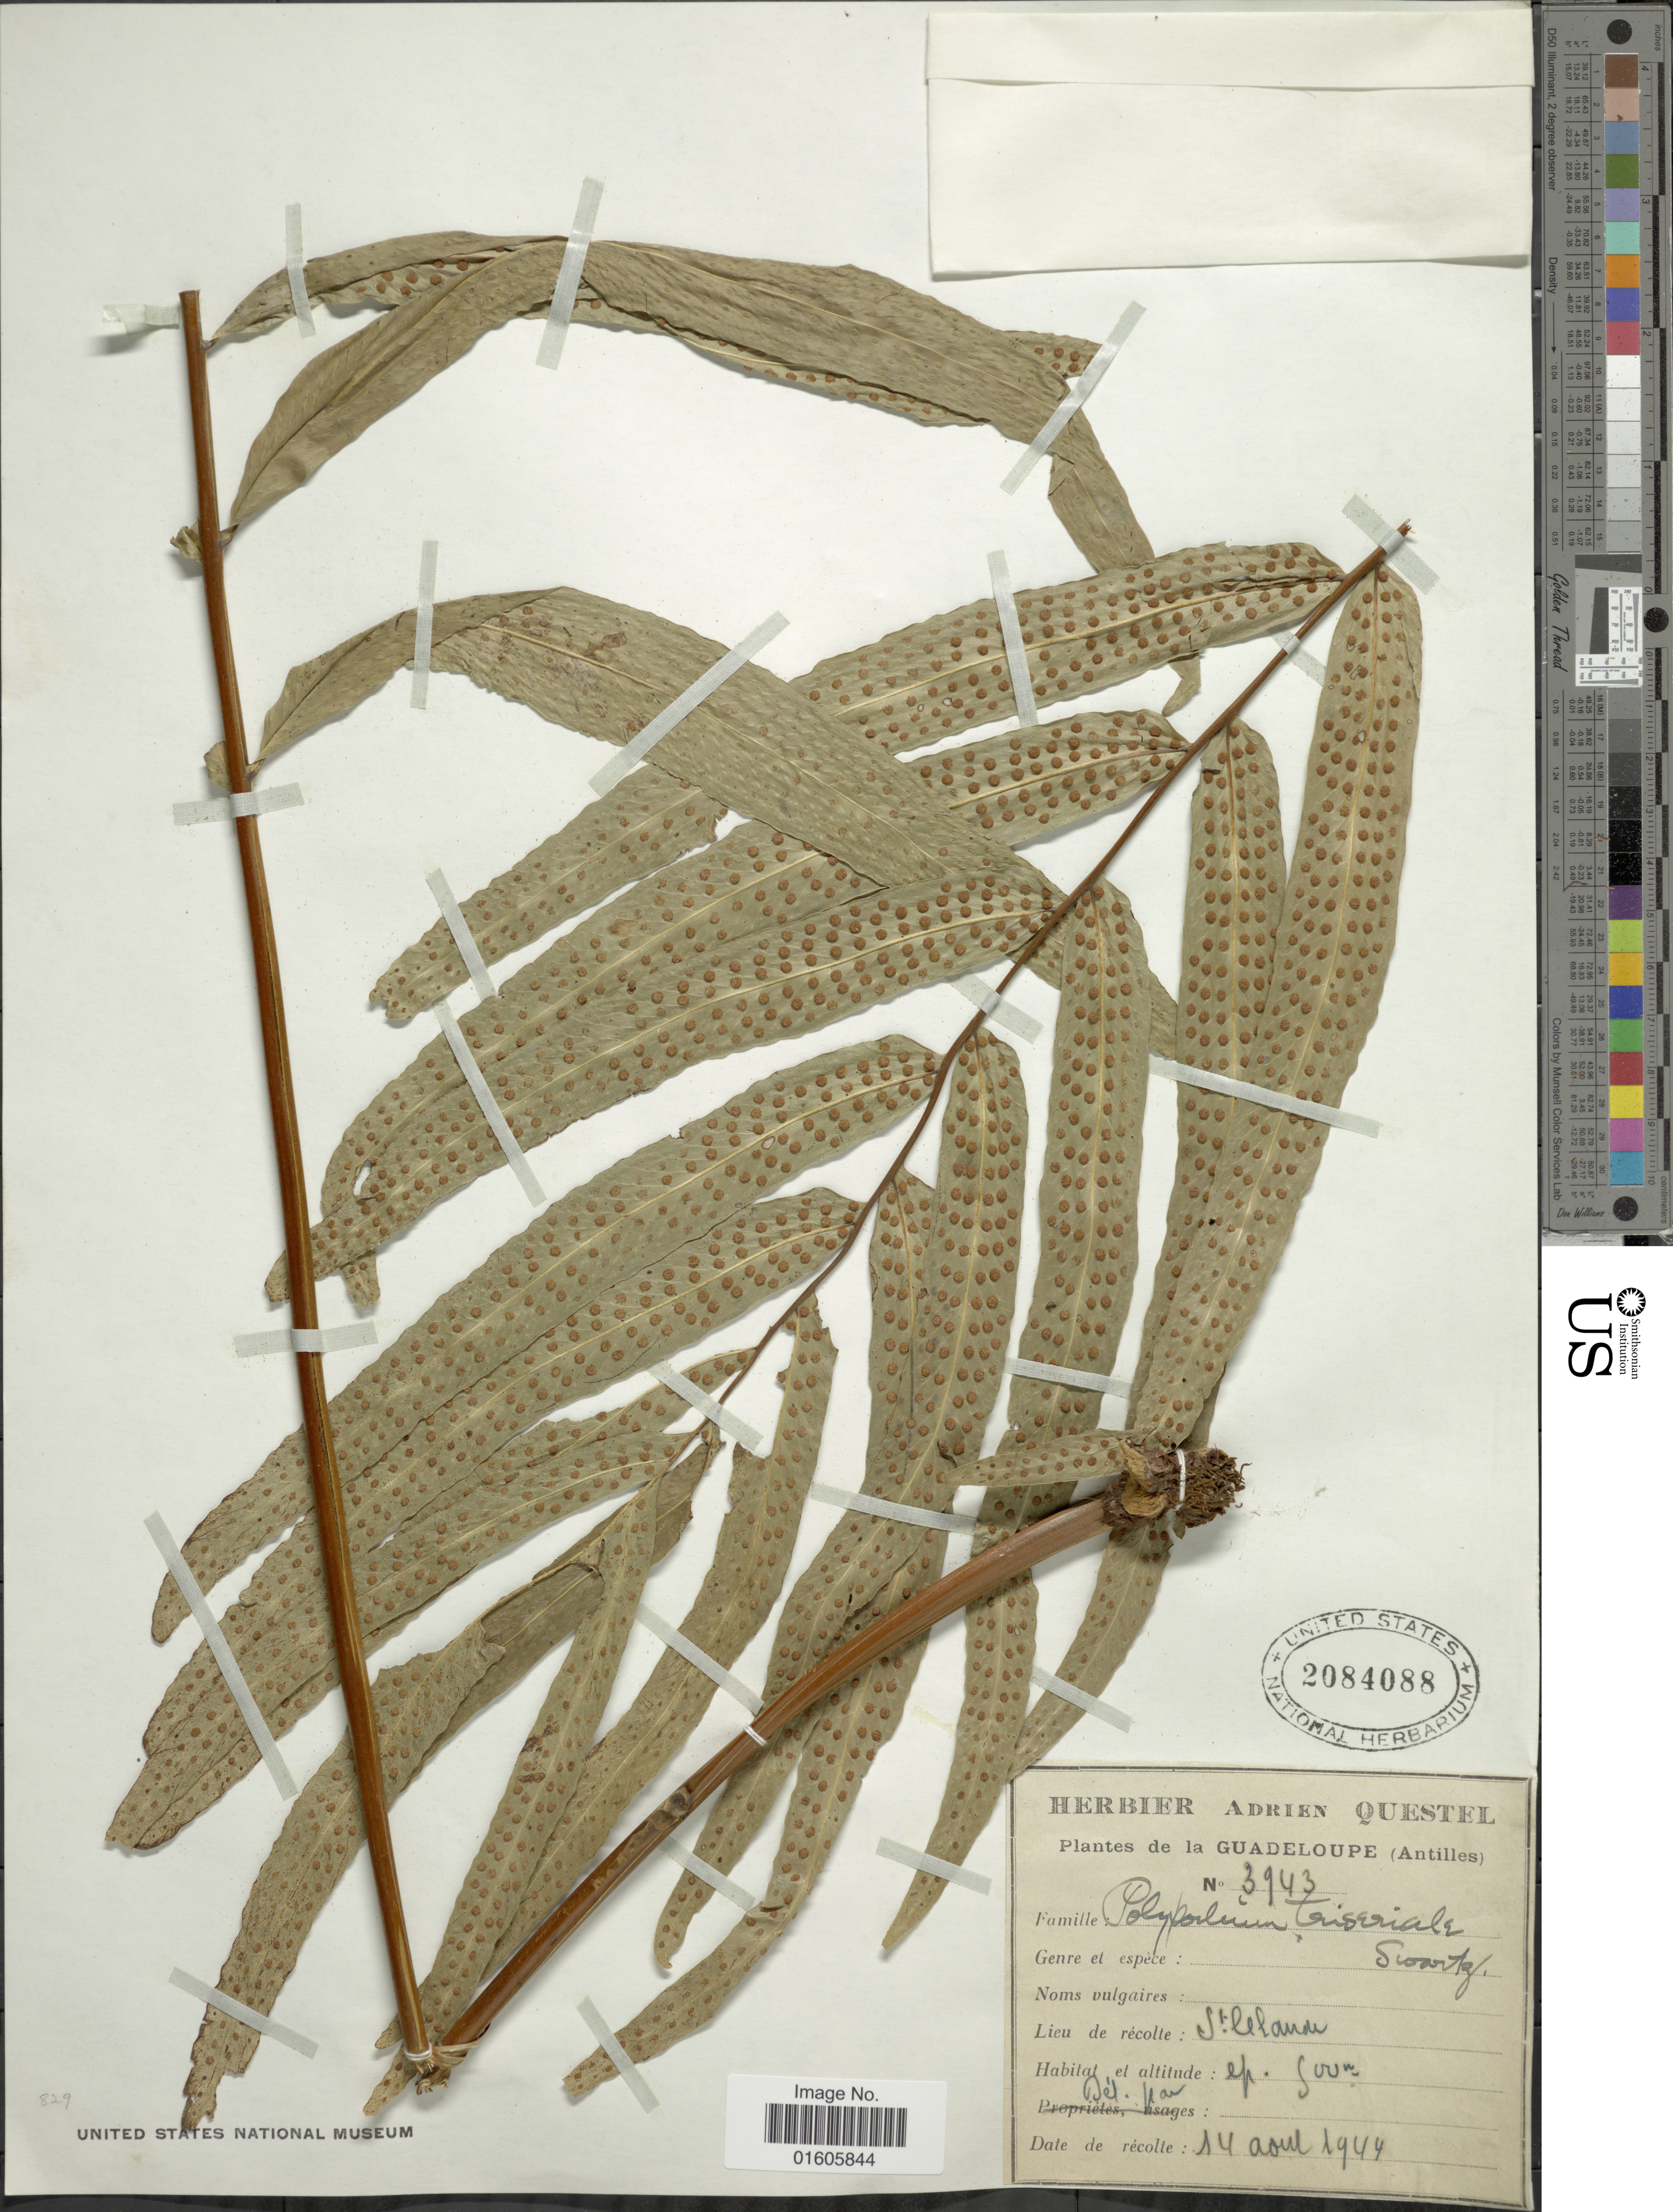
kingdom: Plantae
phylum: Tracheophyta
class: Polypodiopsida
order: Polypodiales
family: Polypodiaceae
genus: Serpocaulon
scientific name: Serpocaulon triseriale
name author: (Sw.) A.R. Sm.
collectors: ex herb. A. Questal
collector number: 3943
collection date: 1944-08-14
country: Guadeloupe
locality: St. Claude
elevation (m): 500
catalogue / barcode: US 2084088